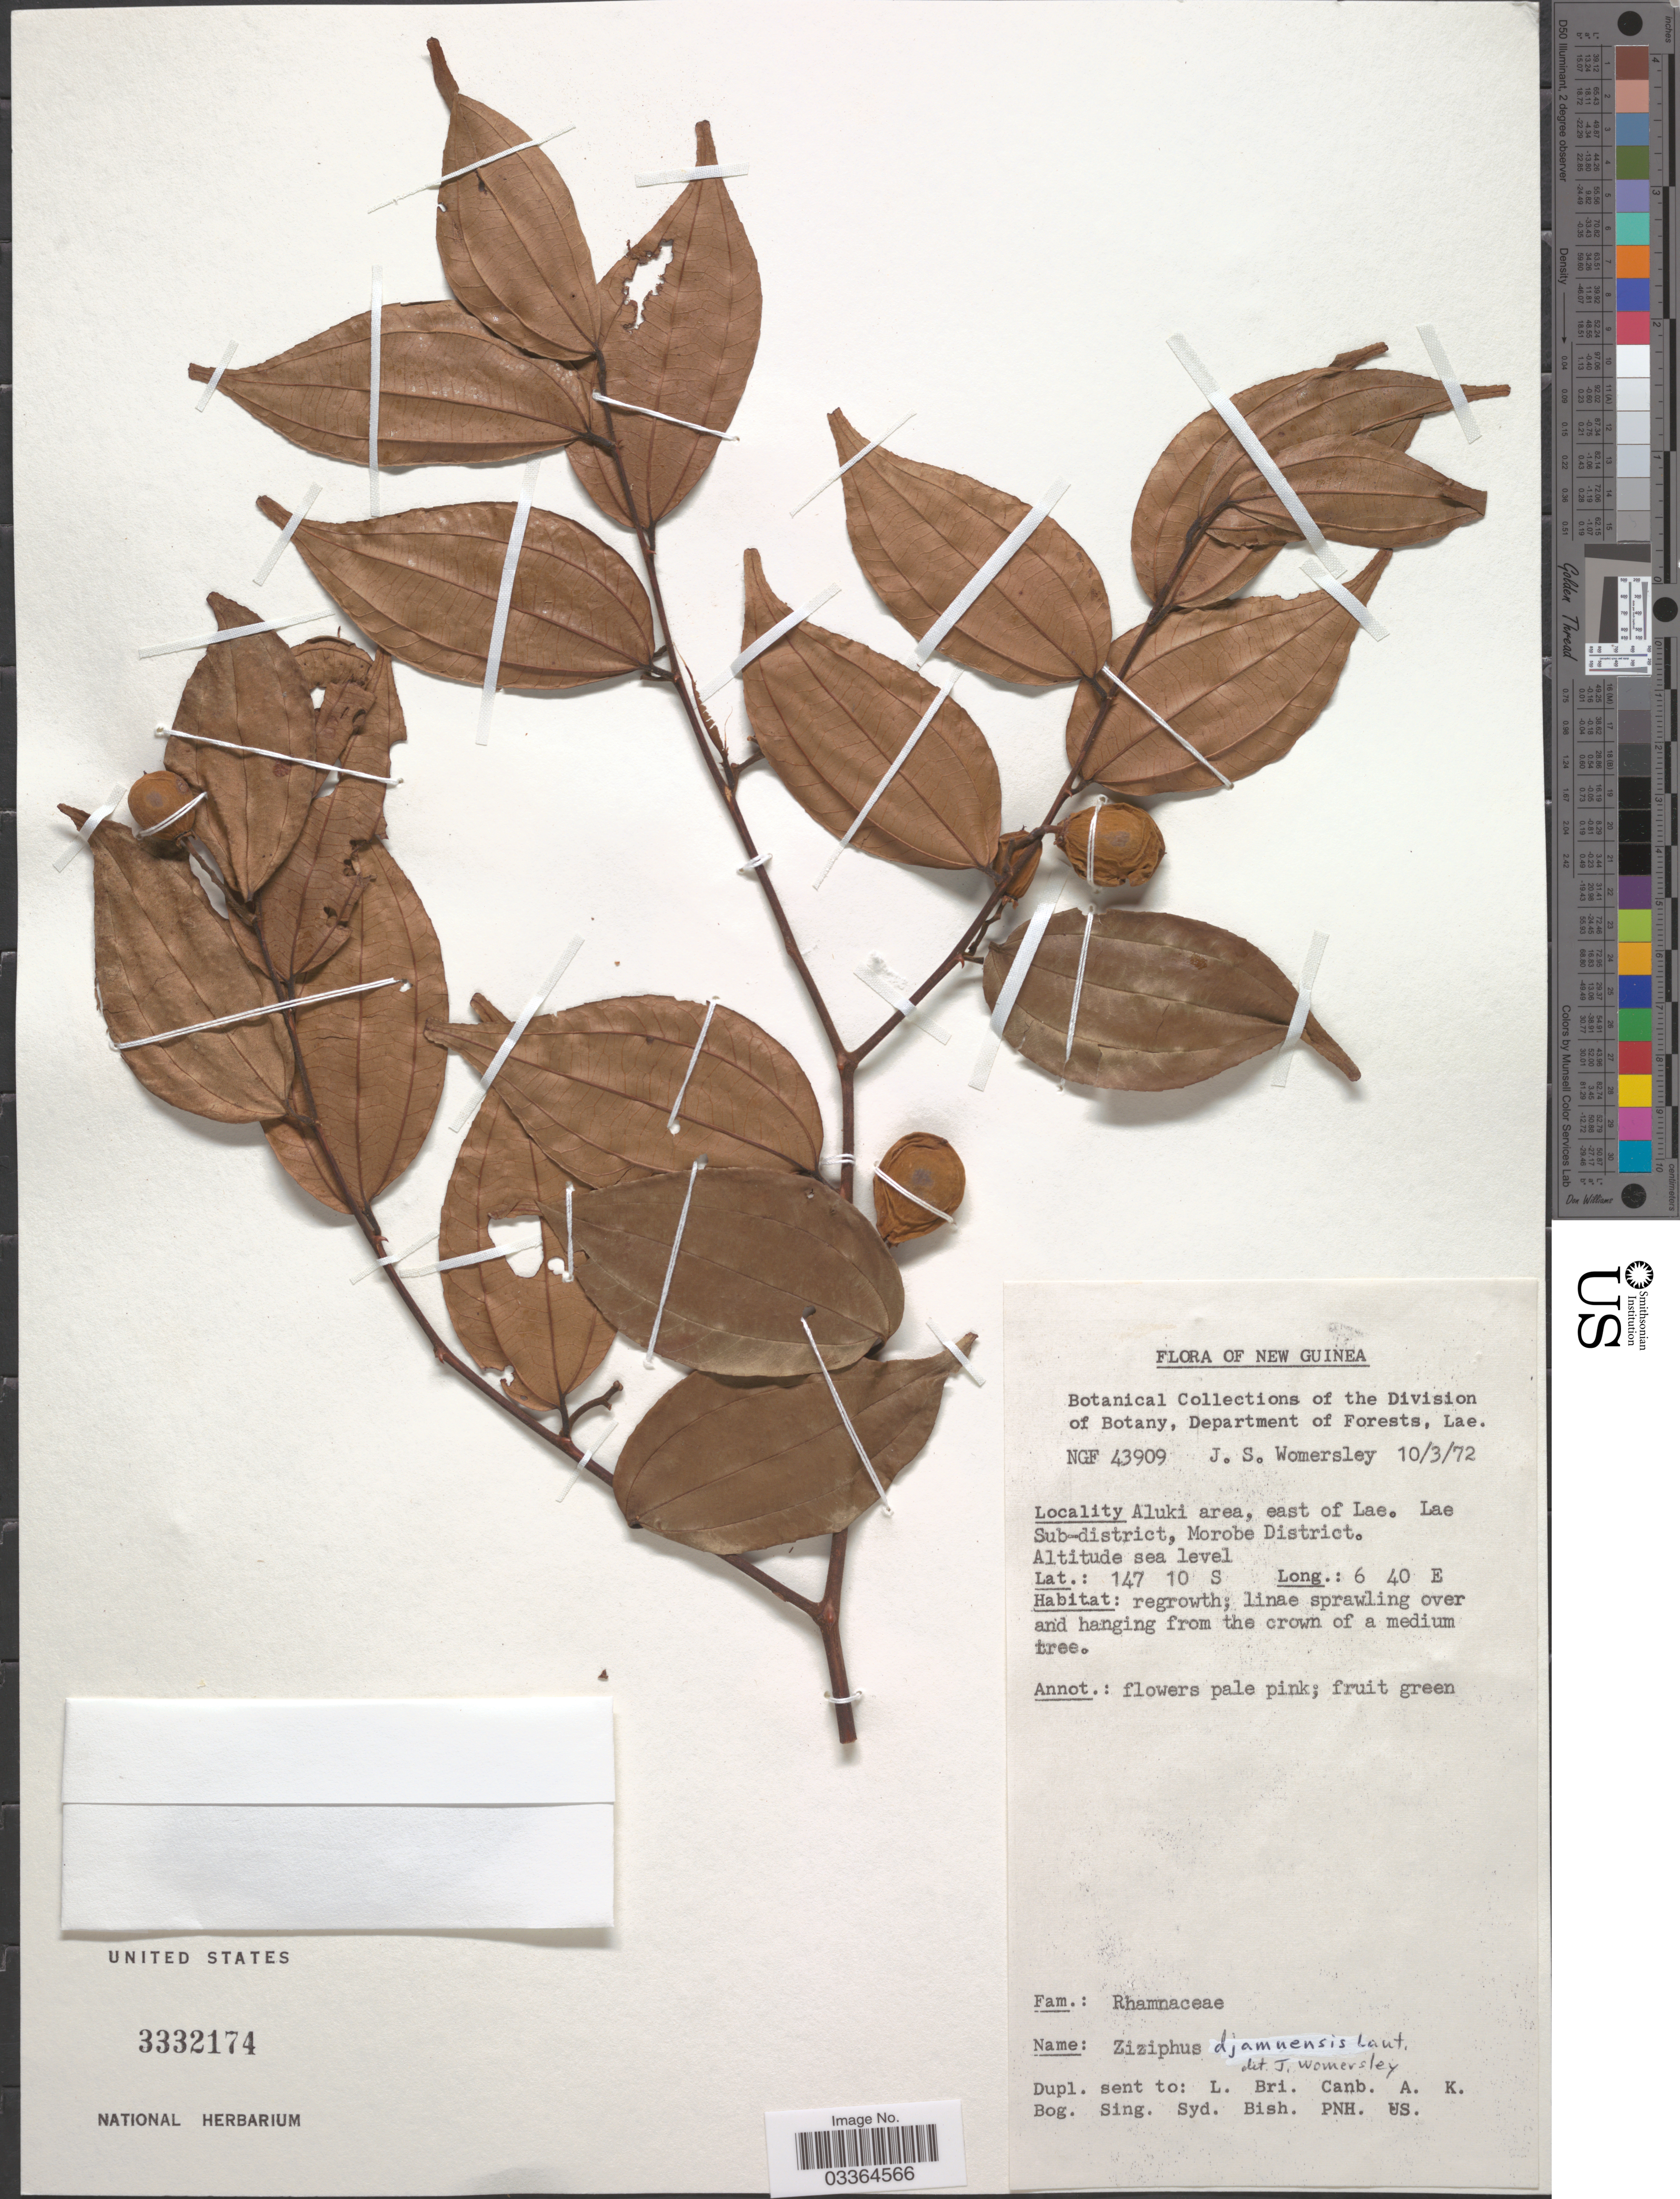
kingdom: Plantae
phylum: Tracheophyta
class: Magnoliopsida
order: Rosales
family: Rhamnaceae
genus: Ziziphus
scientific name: Ziziphus djamuensis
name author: Lauterb.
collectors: J. S. Womersley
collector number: NGF 43909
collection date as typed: Transcribed d/m/y: 10/3/72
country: Papua New Guinea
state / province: Morobe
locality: New Guinea. Aluki area, east of Lae. Lae Sub-district, Morobe District.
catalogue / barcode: US 3332174